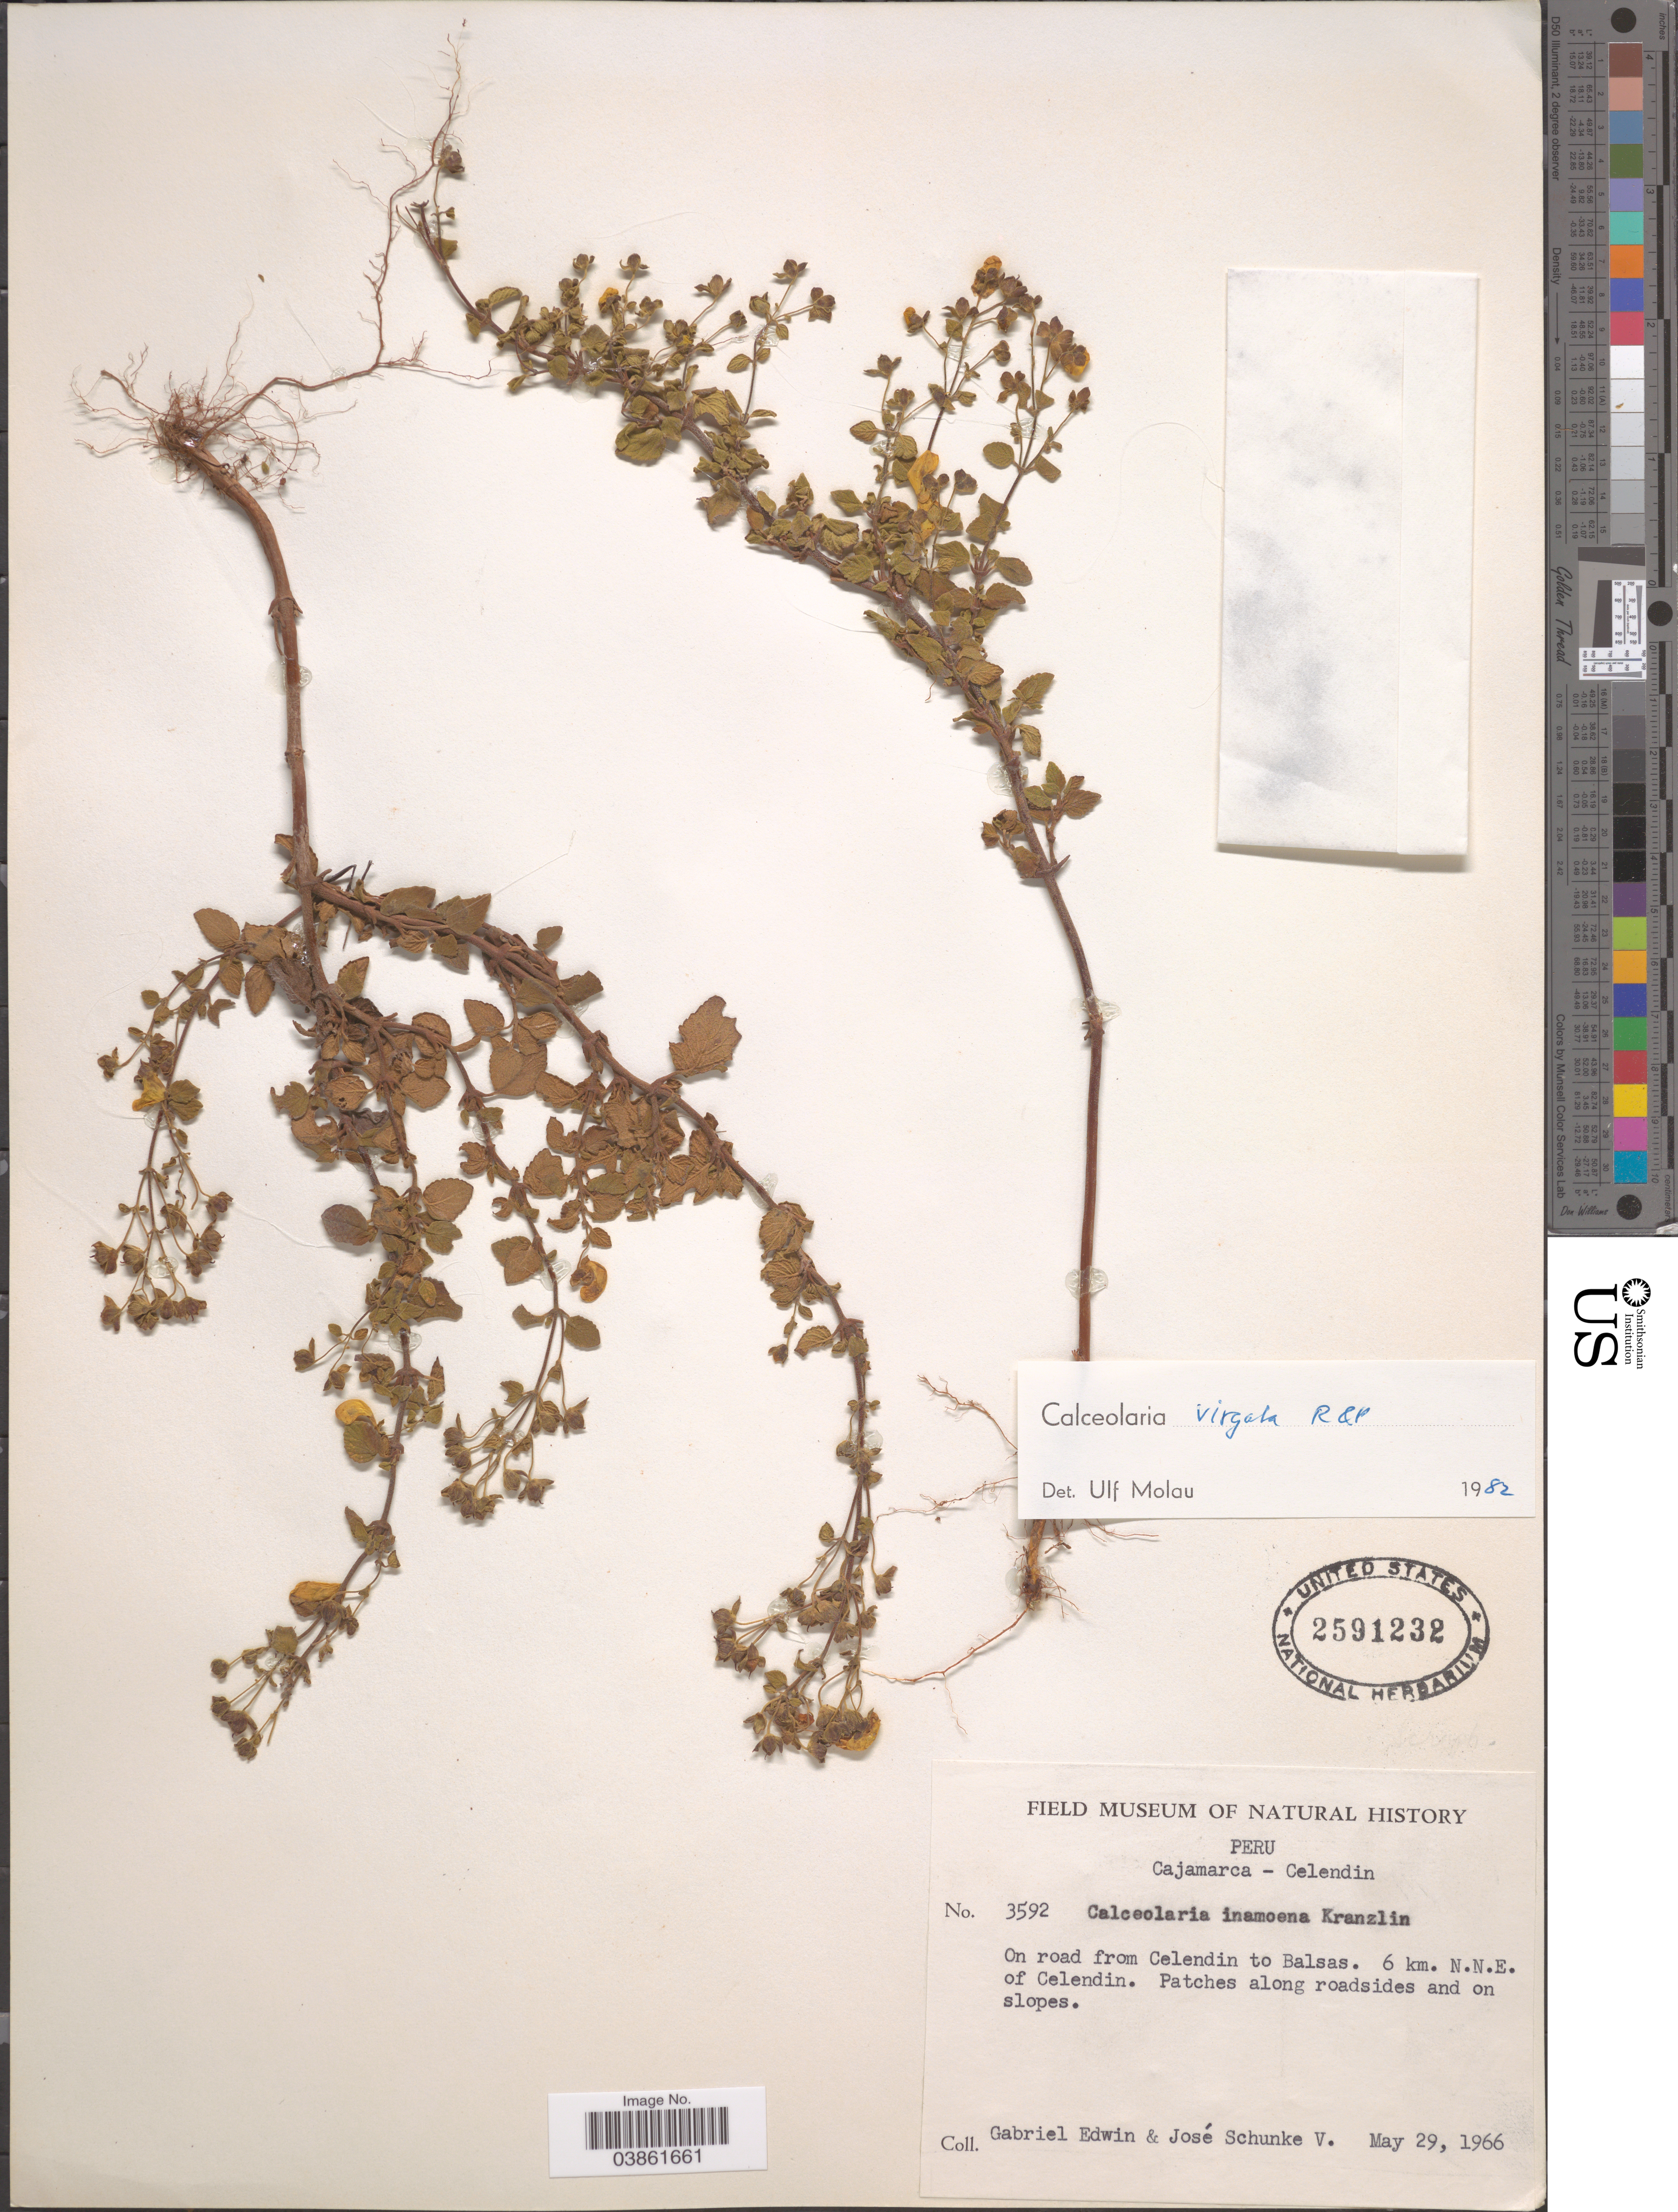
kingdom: Plantae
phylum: Tracheophyta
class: Magnoliopsida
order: Lamiales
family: Calceolariaceae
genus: Calceolaria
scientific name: Calceolaria virgata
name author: Ruiz & Pav.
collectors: G. Edwin & J. Schunke Vigo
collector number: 3592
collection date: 1966-05-29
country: Peru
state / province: Cajamarca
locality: Celendin. On road from Celendin to Balsas. 6 km. N.N.E. of Celendin.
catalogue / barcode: US 2591232